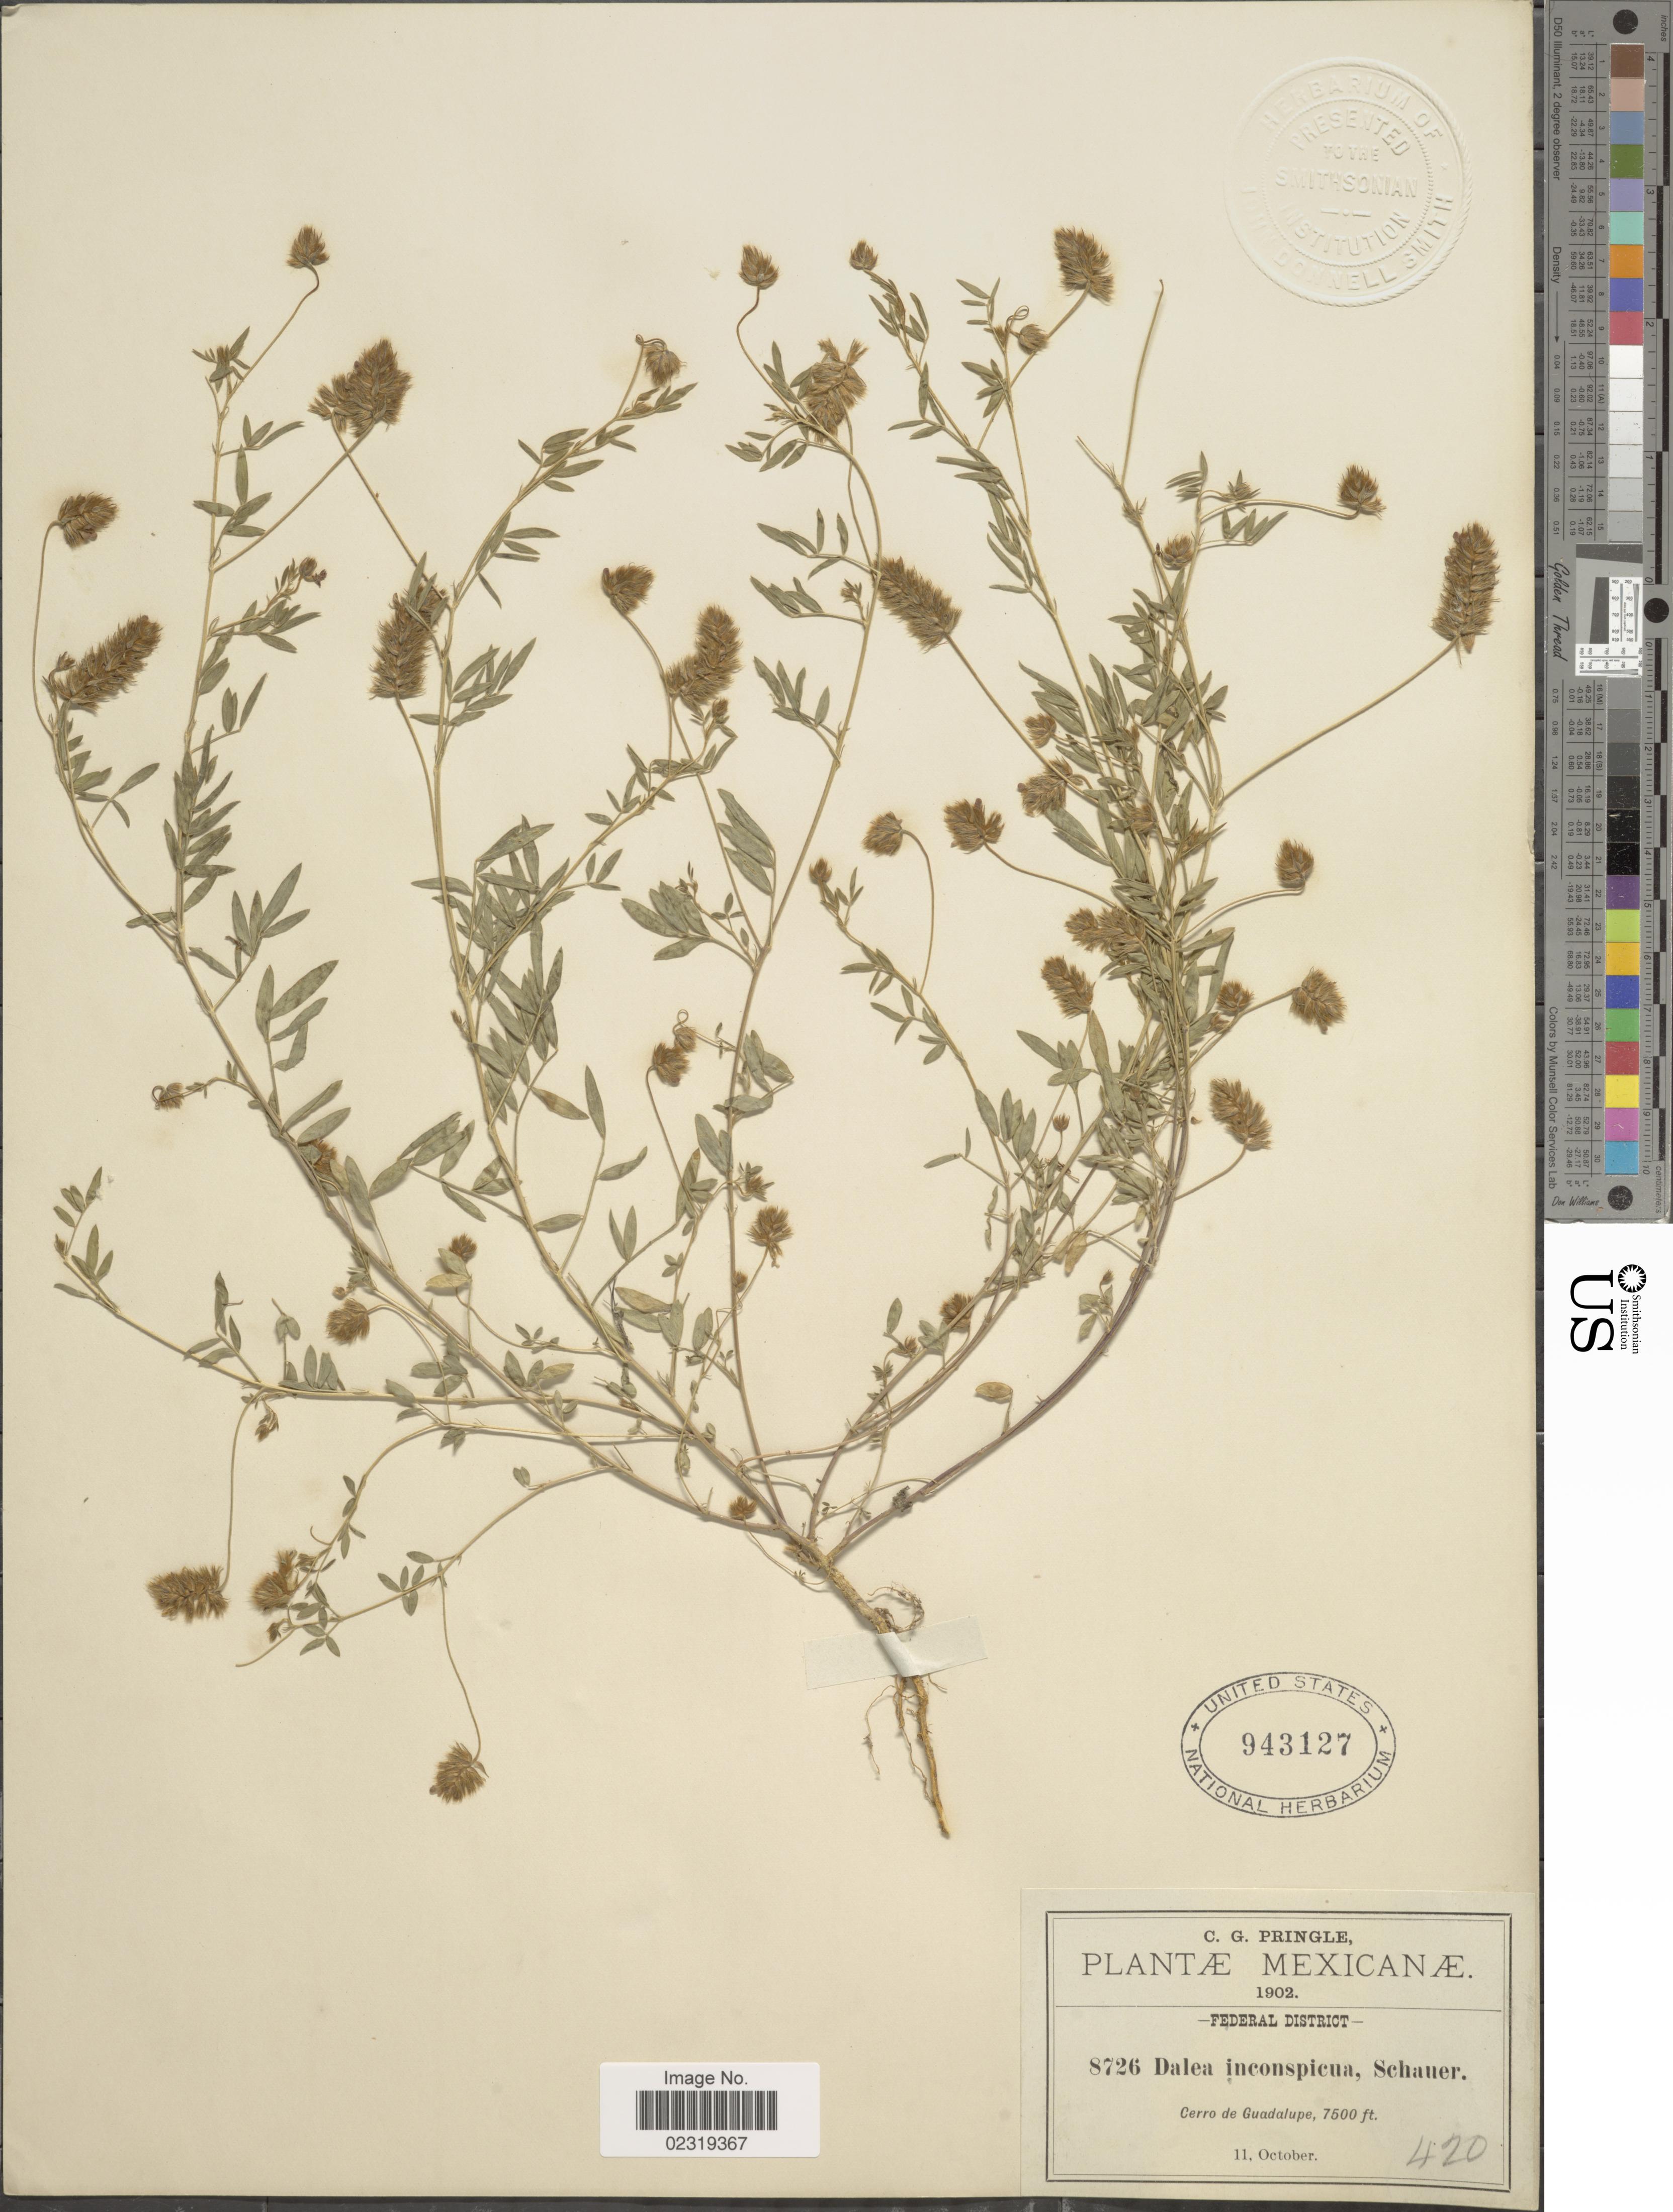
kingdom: Plantae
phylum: Tracheophyta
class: Magnoliopsida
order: Fabales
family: Fabaceae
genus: Dalea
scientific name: Dalea humilis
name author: G. Don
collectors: C. G. Pringle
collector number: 8726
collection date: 1902-10-11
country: Mexico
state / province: Distrito Federal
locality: Cerro de Guadalupe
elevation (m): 2286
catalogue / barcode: US 943127